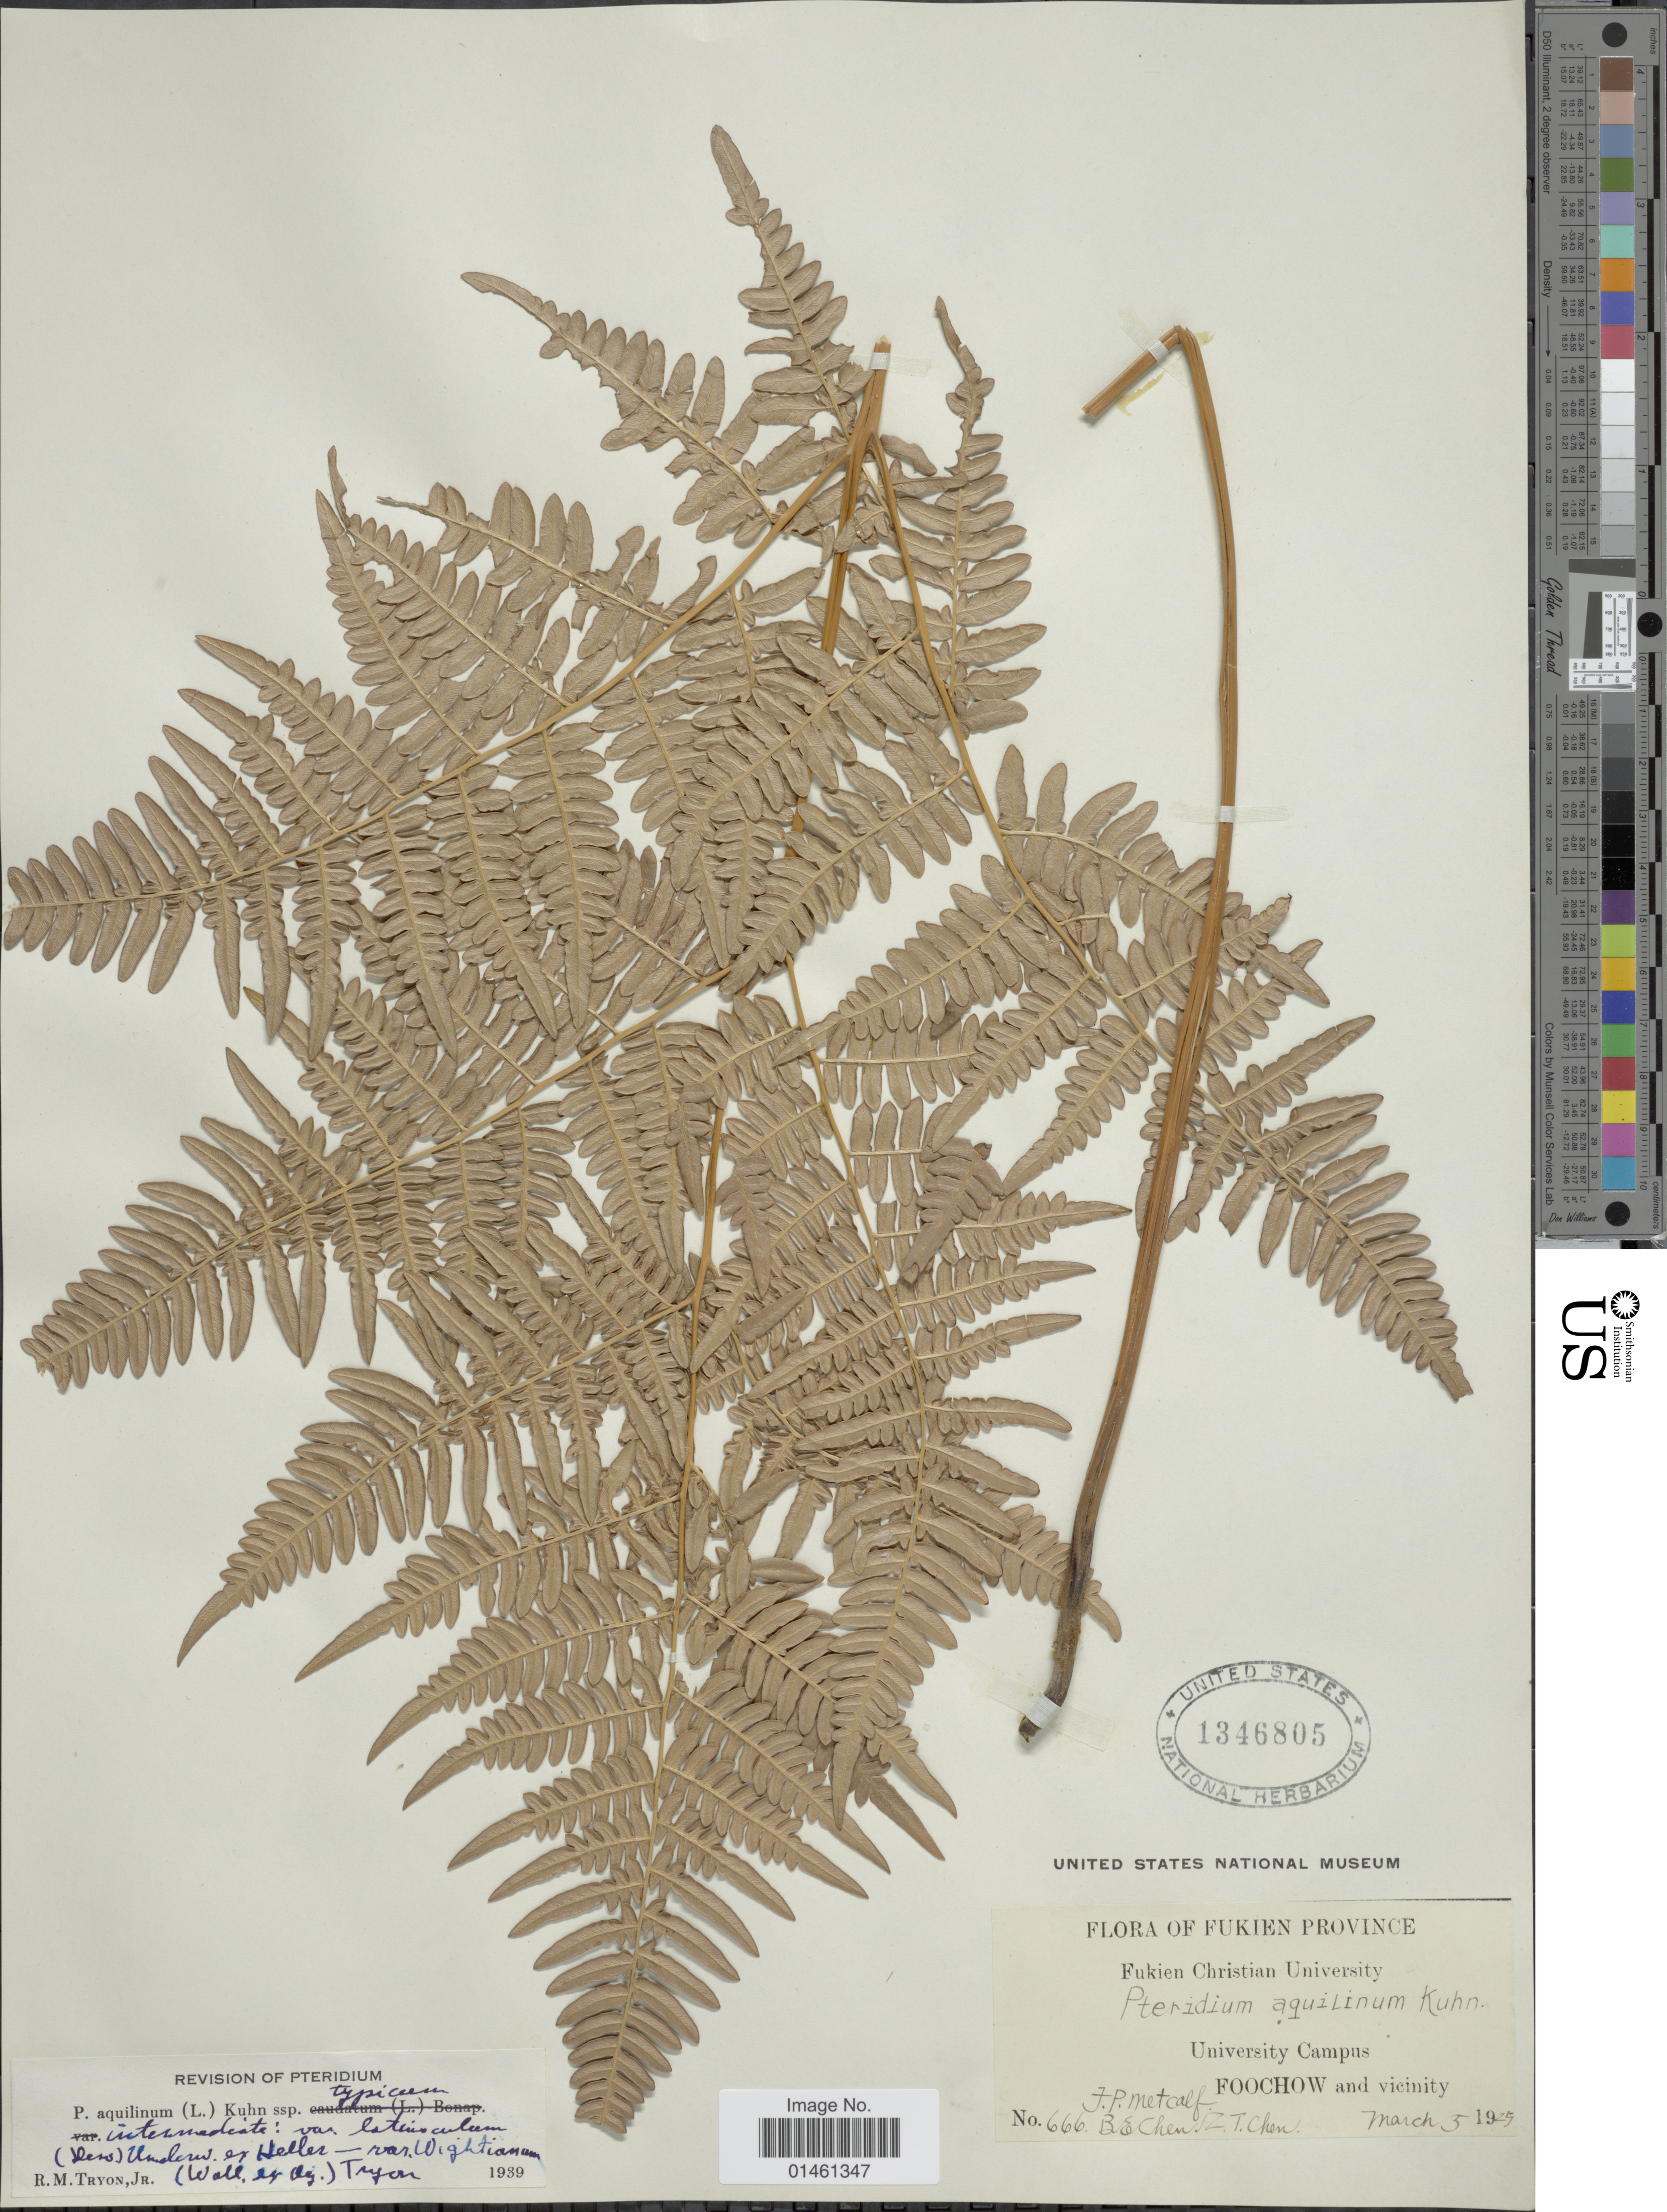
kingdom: Plantae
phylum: Tracheophyta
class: Polypodiopsida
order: Polypodiales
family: Dennstaedtiaceae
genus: Pteridium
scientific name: Pteridium aquilinum var. latiusculum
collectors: F. Metcalf, B. Chen & Z. Chen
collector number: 666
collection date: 1925-03-05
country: China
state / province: Fujian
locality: Fukien province, Foochow and vicinity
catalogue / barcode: US 1346805